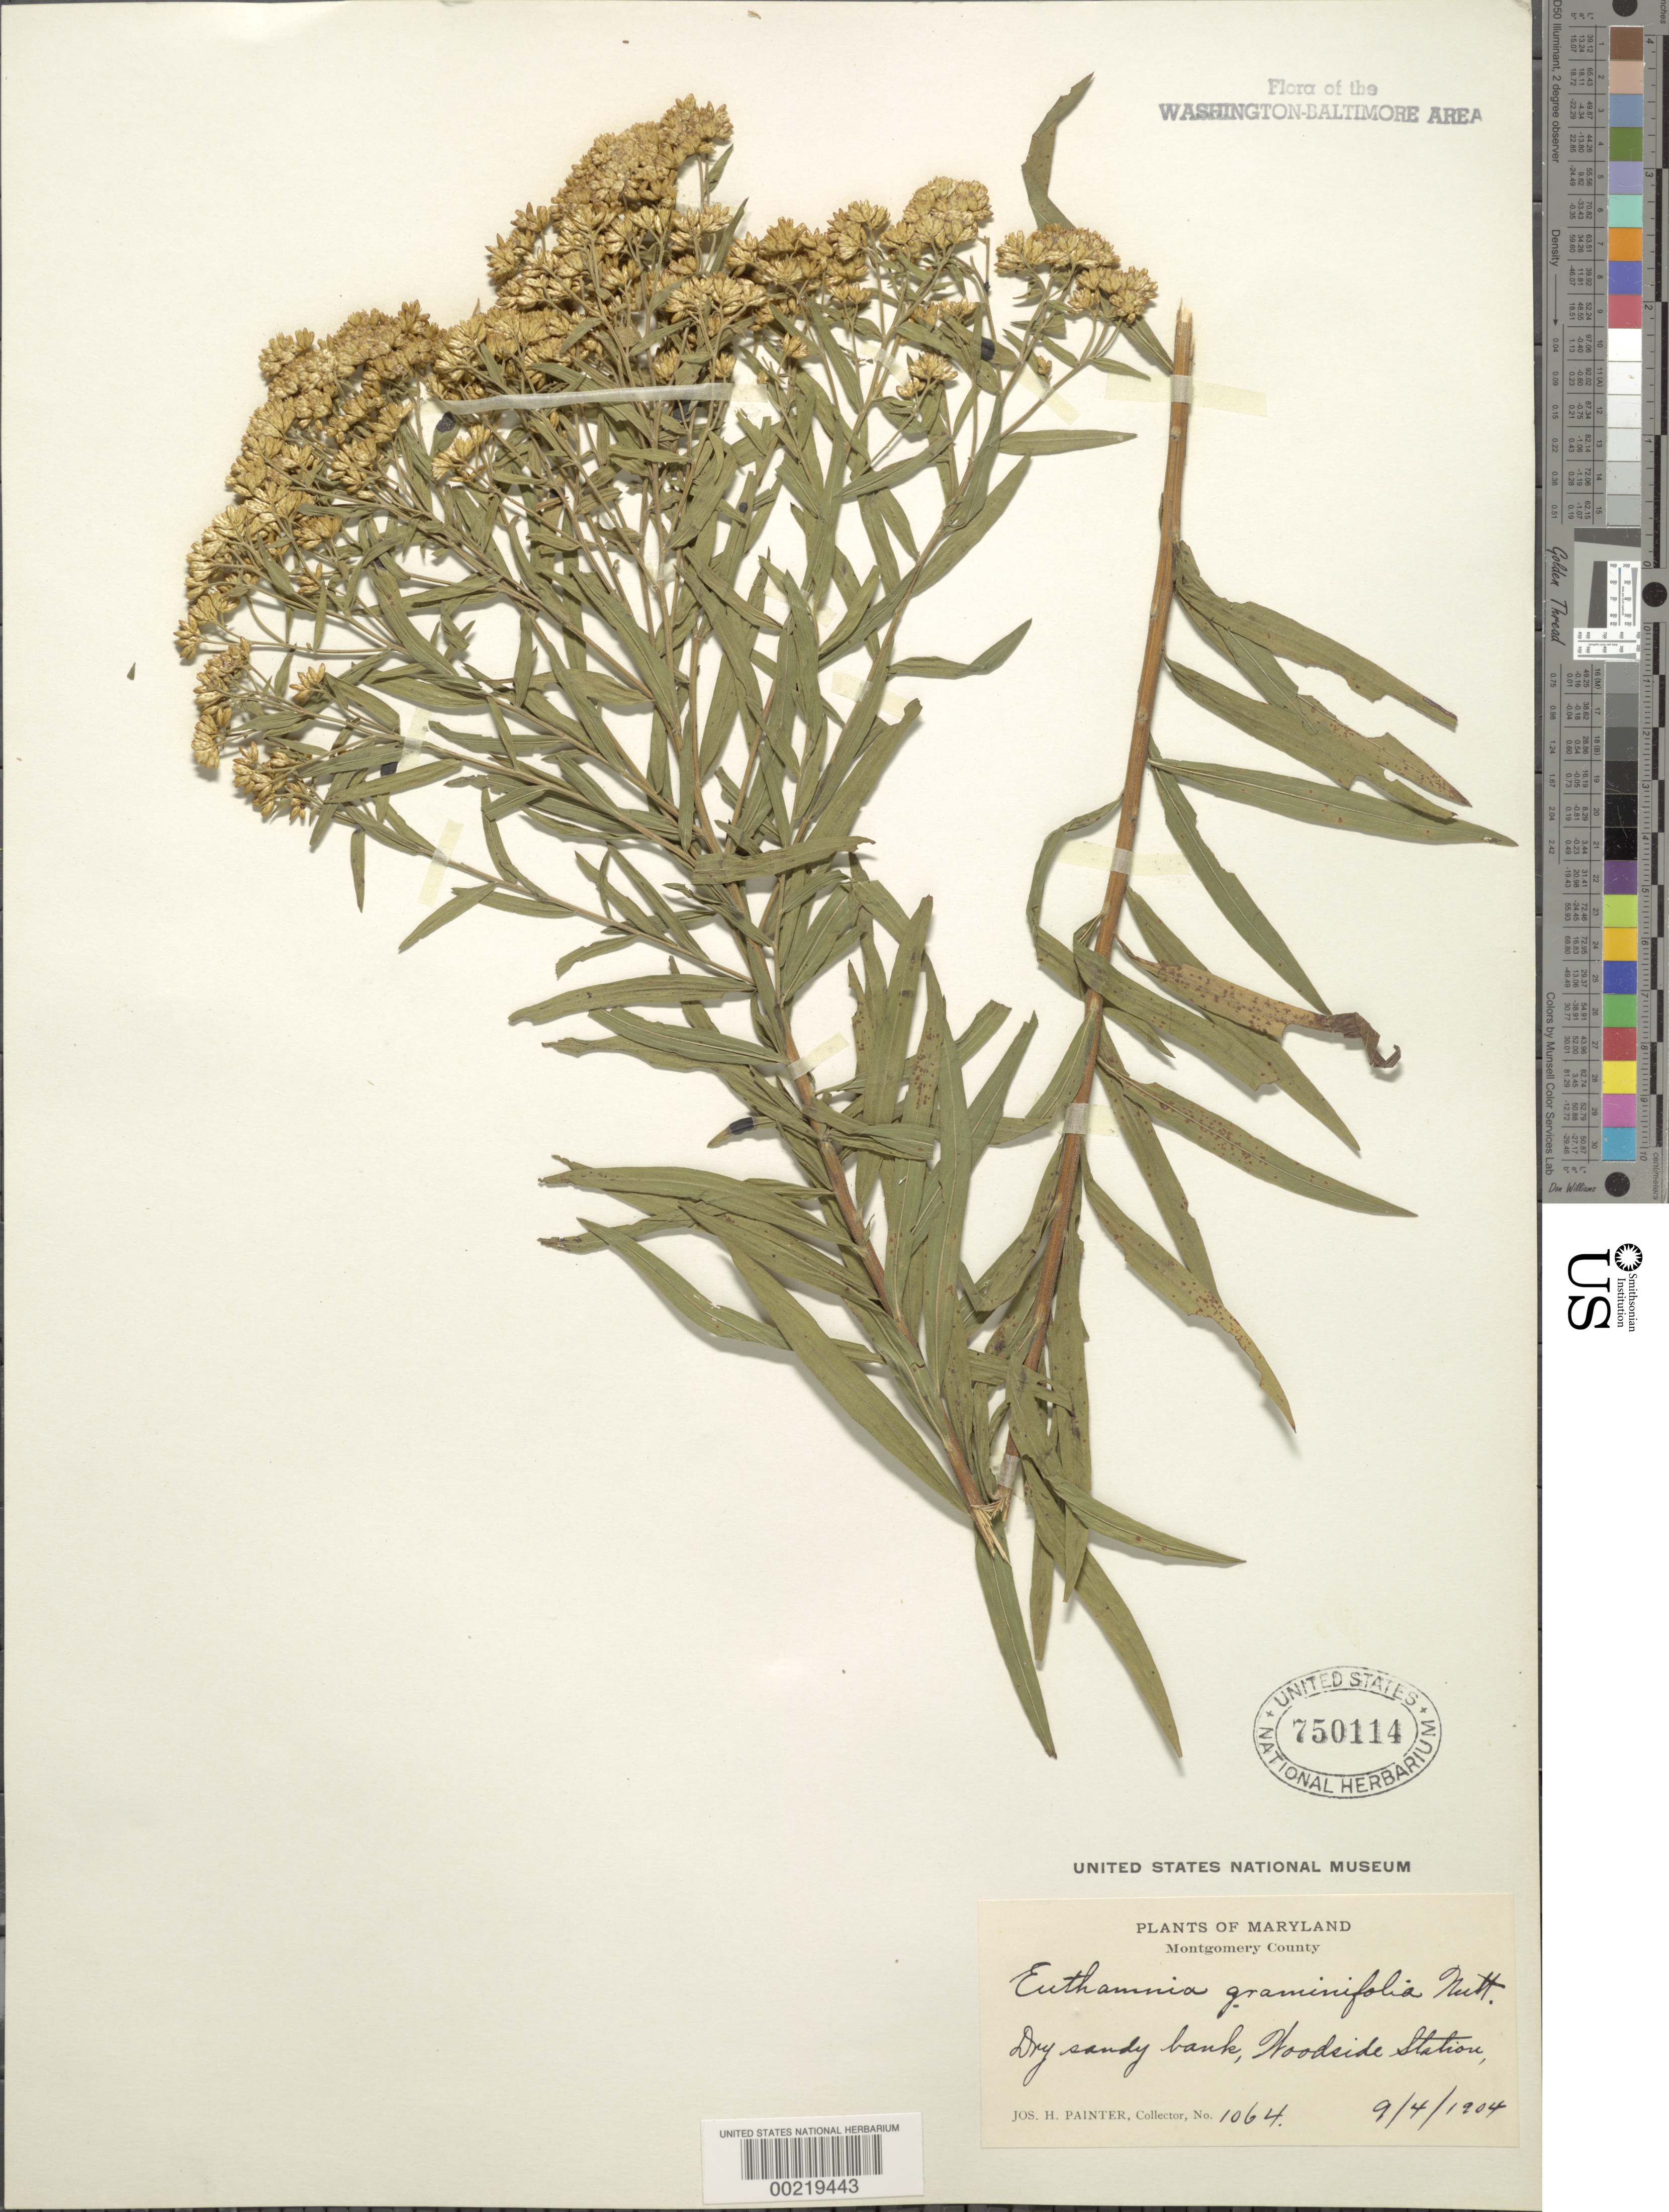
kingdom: Plantae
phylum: Tracheophyta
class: Magnoliopsida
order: Asterales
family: Asteraceae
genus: Euthamia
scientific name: Euthamia graminifolia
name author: (L.) Nutt.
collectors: J. H. Painter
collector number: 1064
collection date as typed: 04 Sep 1904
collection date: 1904-09-04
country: United States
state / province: Maryland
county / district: Montgomery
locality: Woodside Station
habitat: Dry sandy bank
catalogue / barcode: US 750114